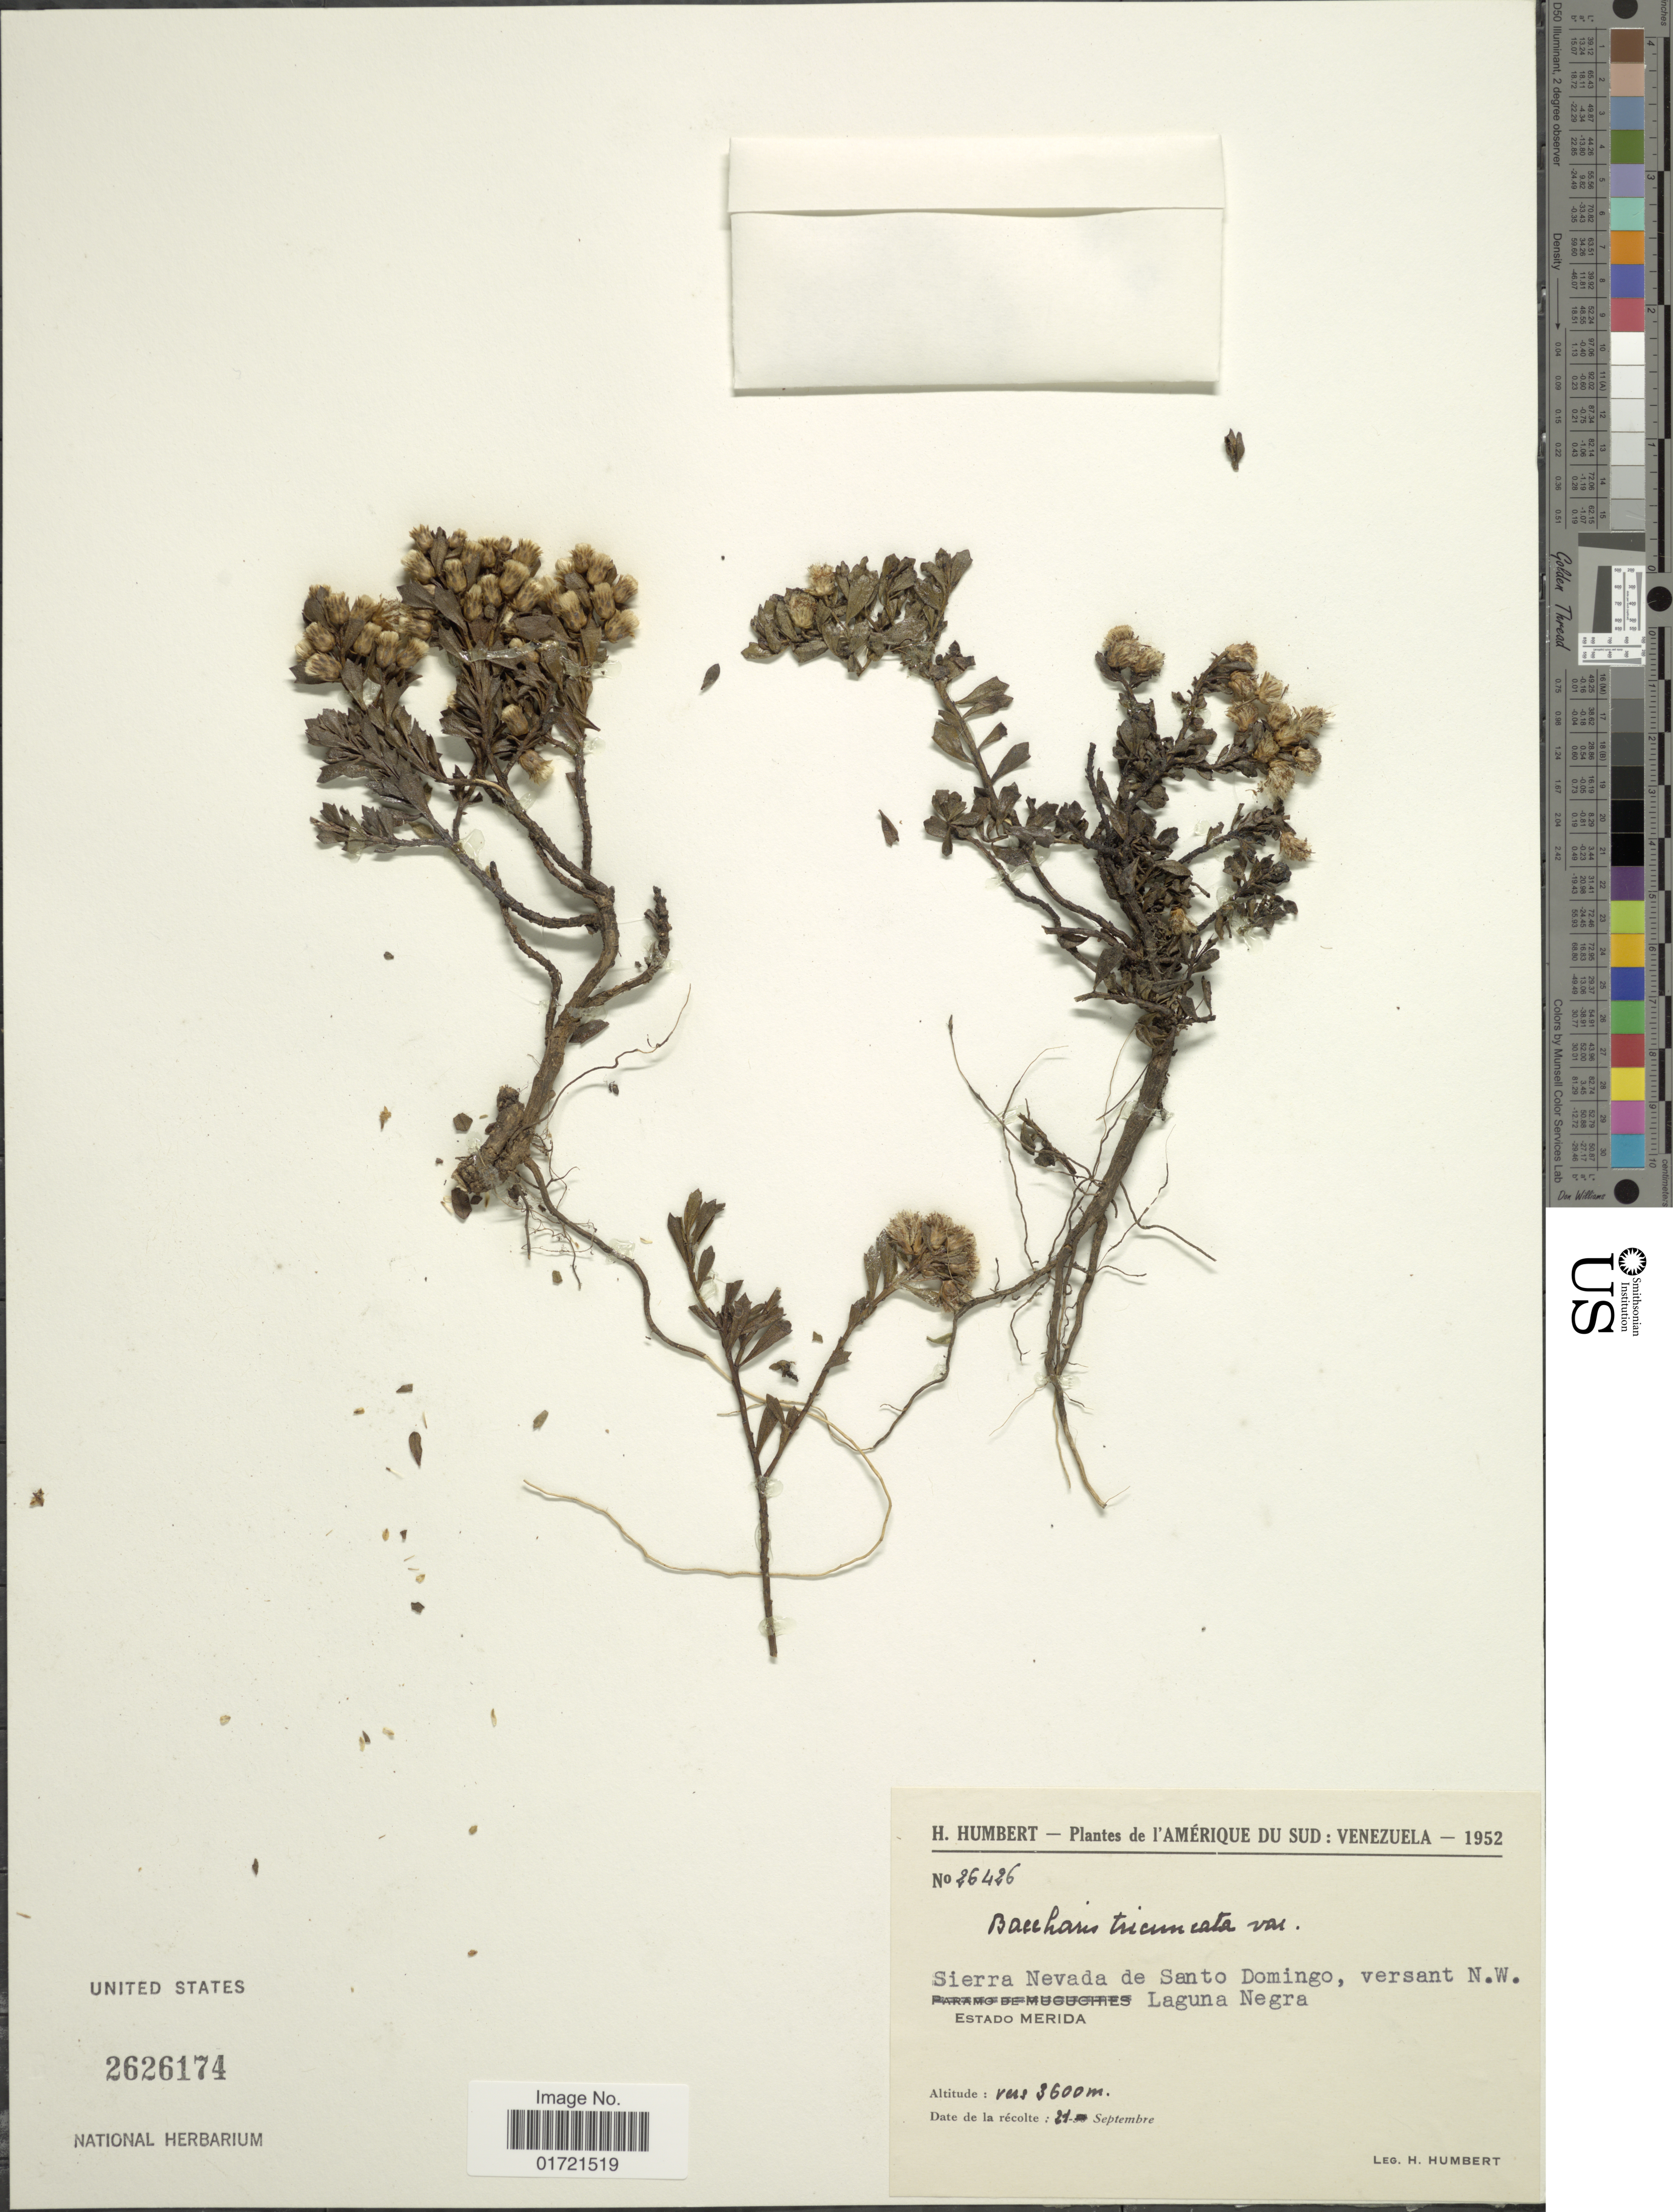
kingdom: Plantae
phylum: Tracheophyta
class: Magnoliopsida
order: Asterales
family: Asteraceae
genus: Baccharis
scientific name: Baccharis tricuneata var. variifolia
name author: (Hieron.) Cuatrec.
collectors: H. Humbert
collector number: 26426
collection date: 1952-09-21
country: Venezuela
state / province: Mérida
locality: Sierra Nevada de Santo Domingo, versant N.W. Laguna Negra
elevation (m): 3600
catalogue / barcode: US 2626174